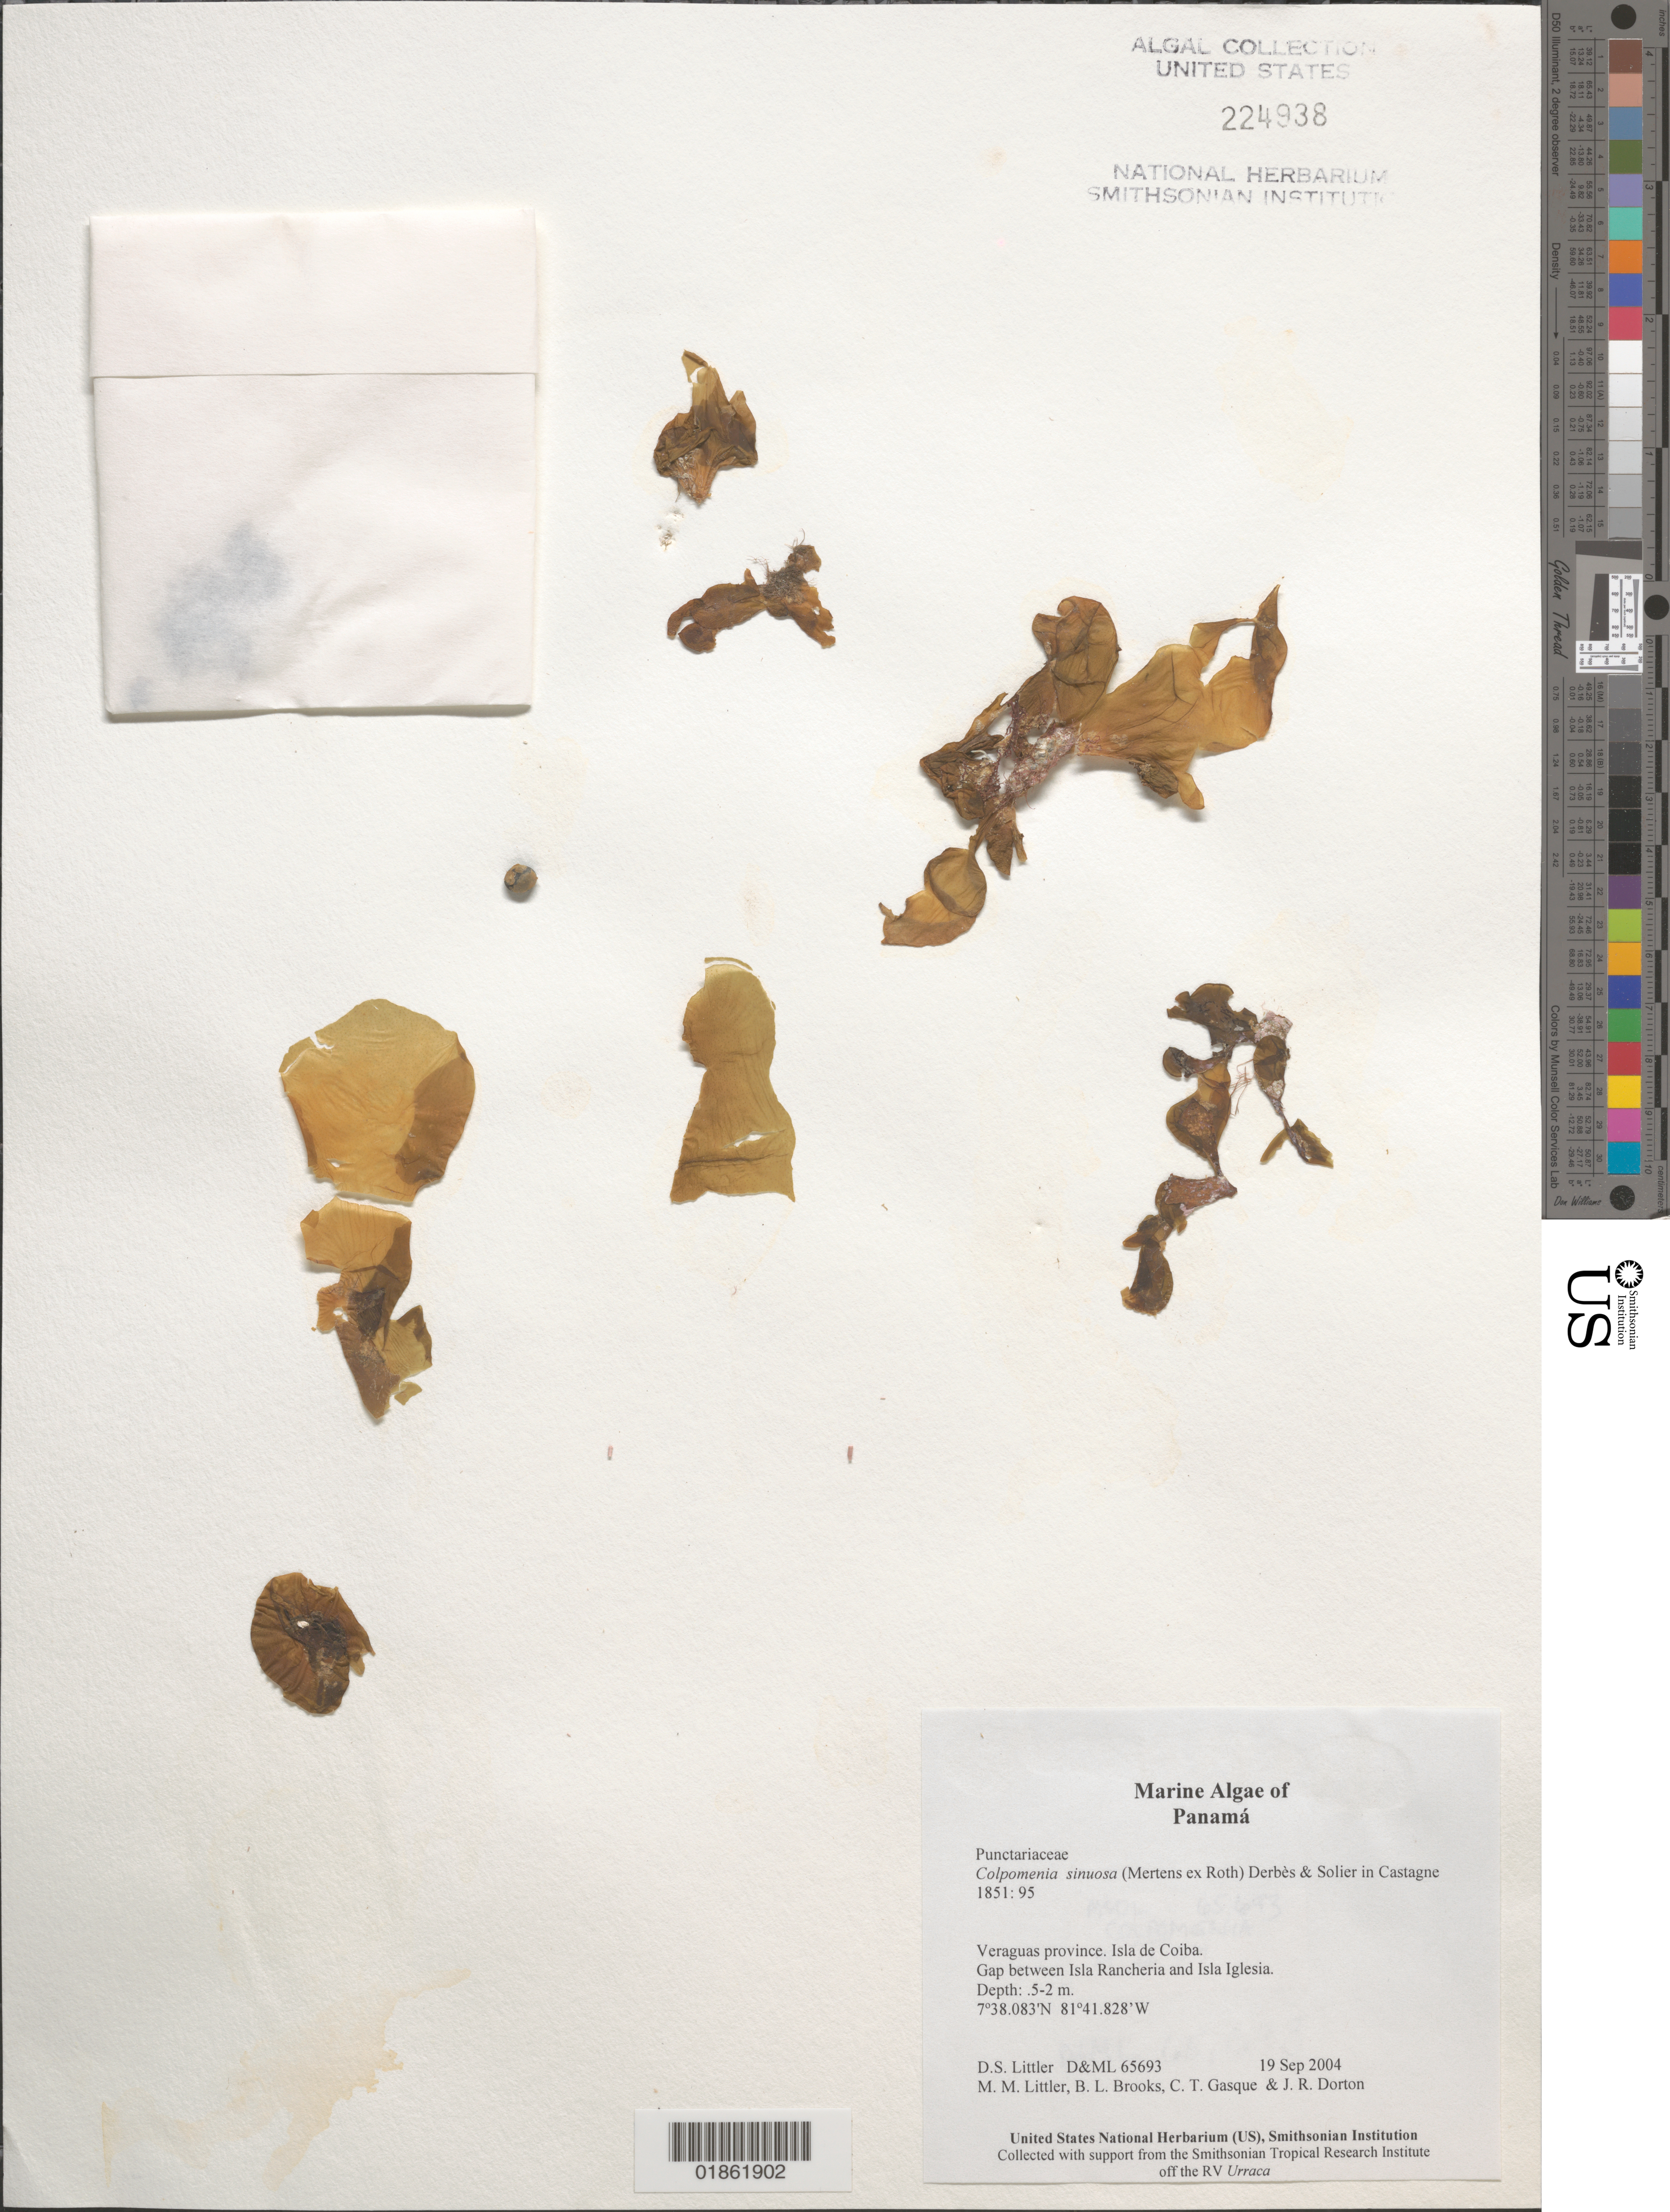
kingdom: Chromista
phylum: Ochrophyta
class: Phaeophyceae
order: Scytosiphonales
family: Scytosiphonaceae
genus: Colpomenia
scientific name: Colpomenia sinuosa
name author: (K. Mert. ex Roth) Derbes & Solier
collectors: D. S. Littler, M. M. Littler, J. Dorton & C. Gasque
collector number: D&ML 65693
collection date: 2004-09-19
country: Panama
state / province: Veraguas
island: Coiba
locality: Isla de Coiba. E of Isla Rancheria in gap to Isla Iglesia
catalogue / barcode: US 224938